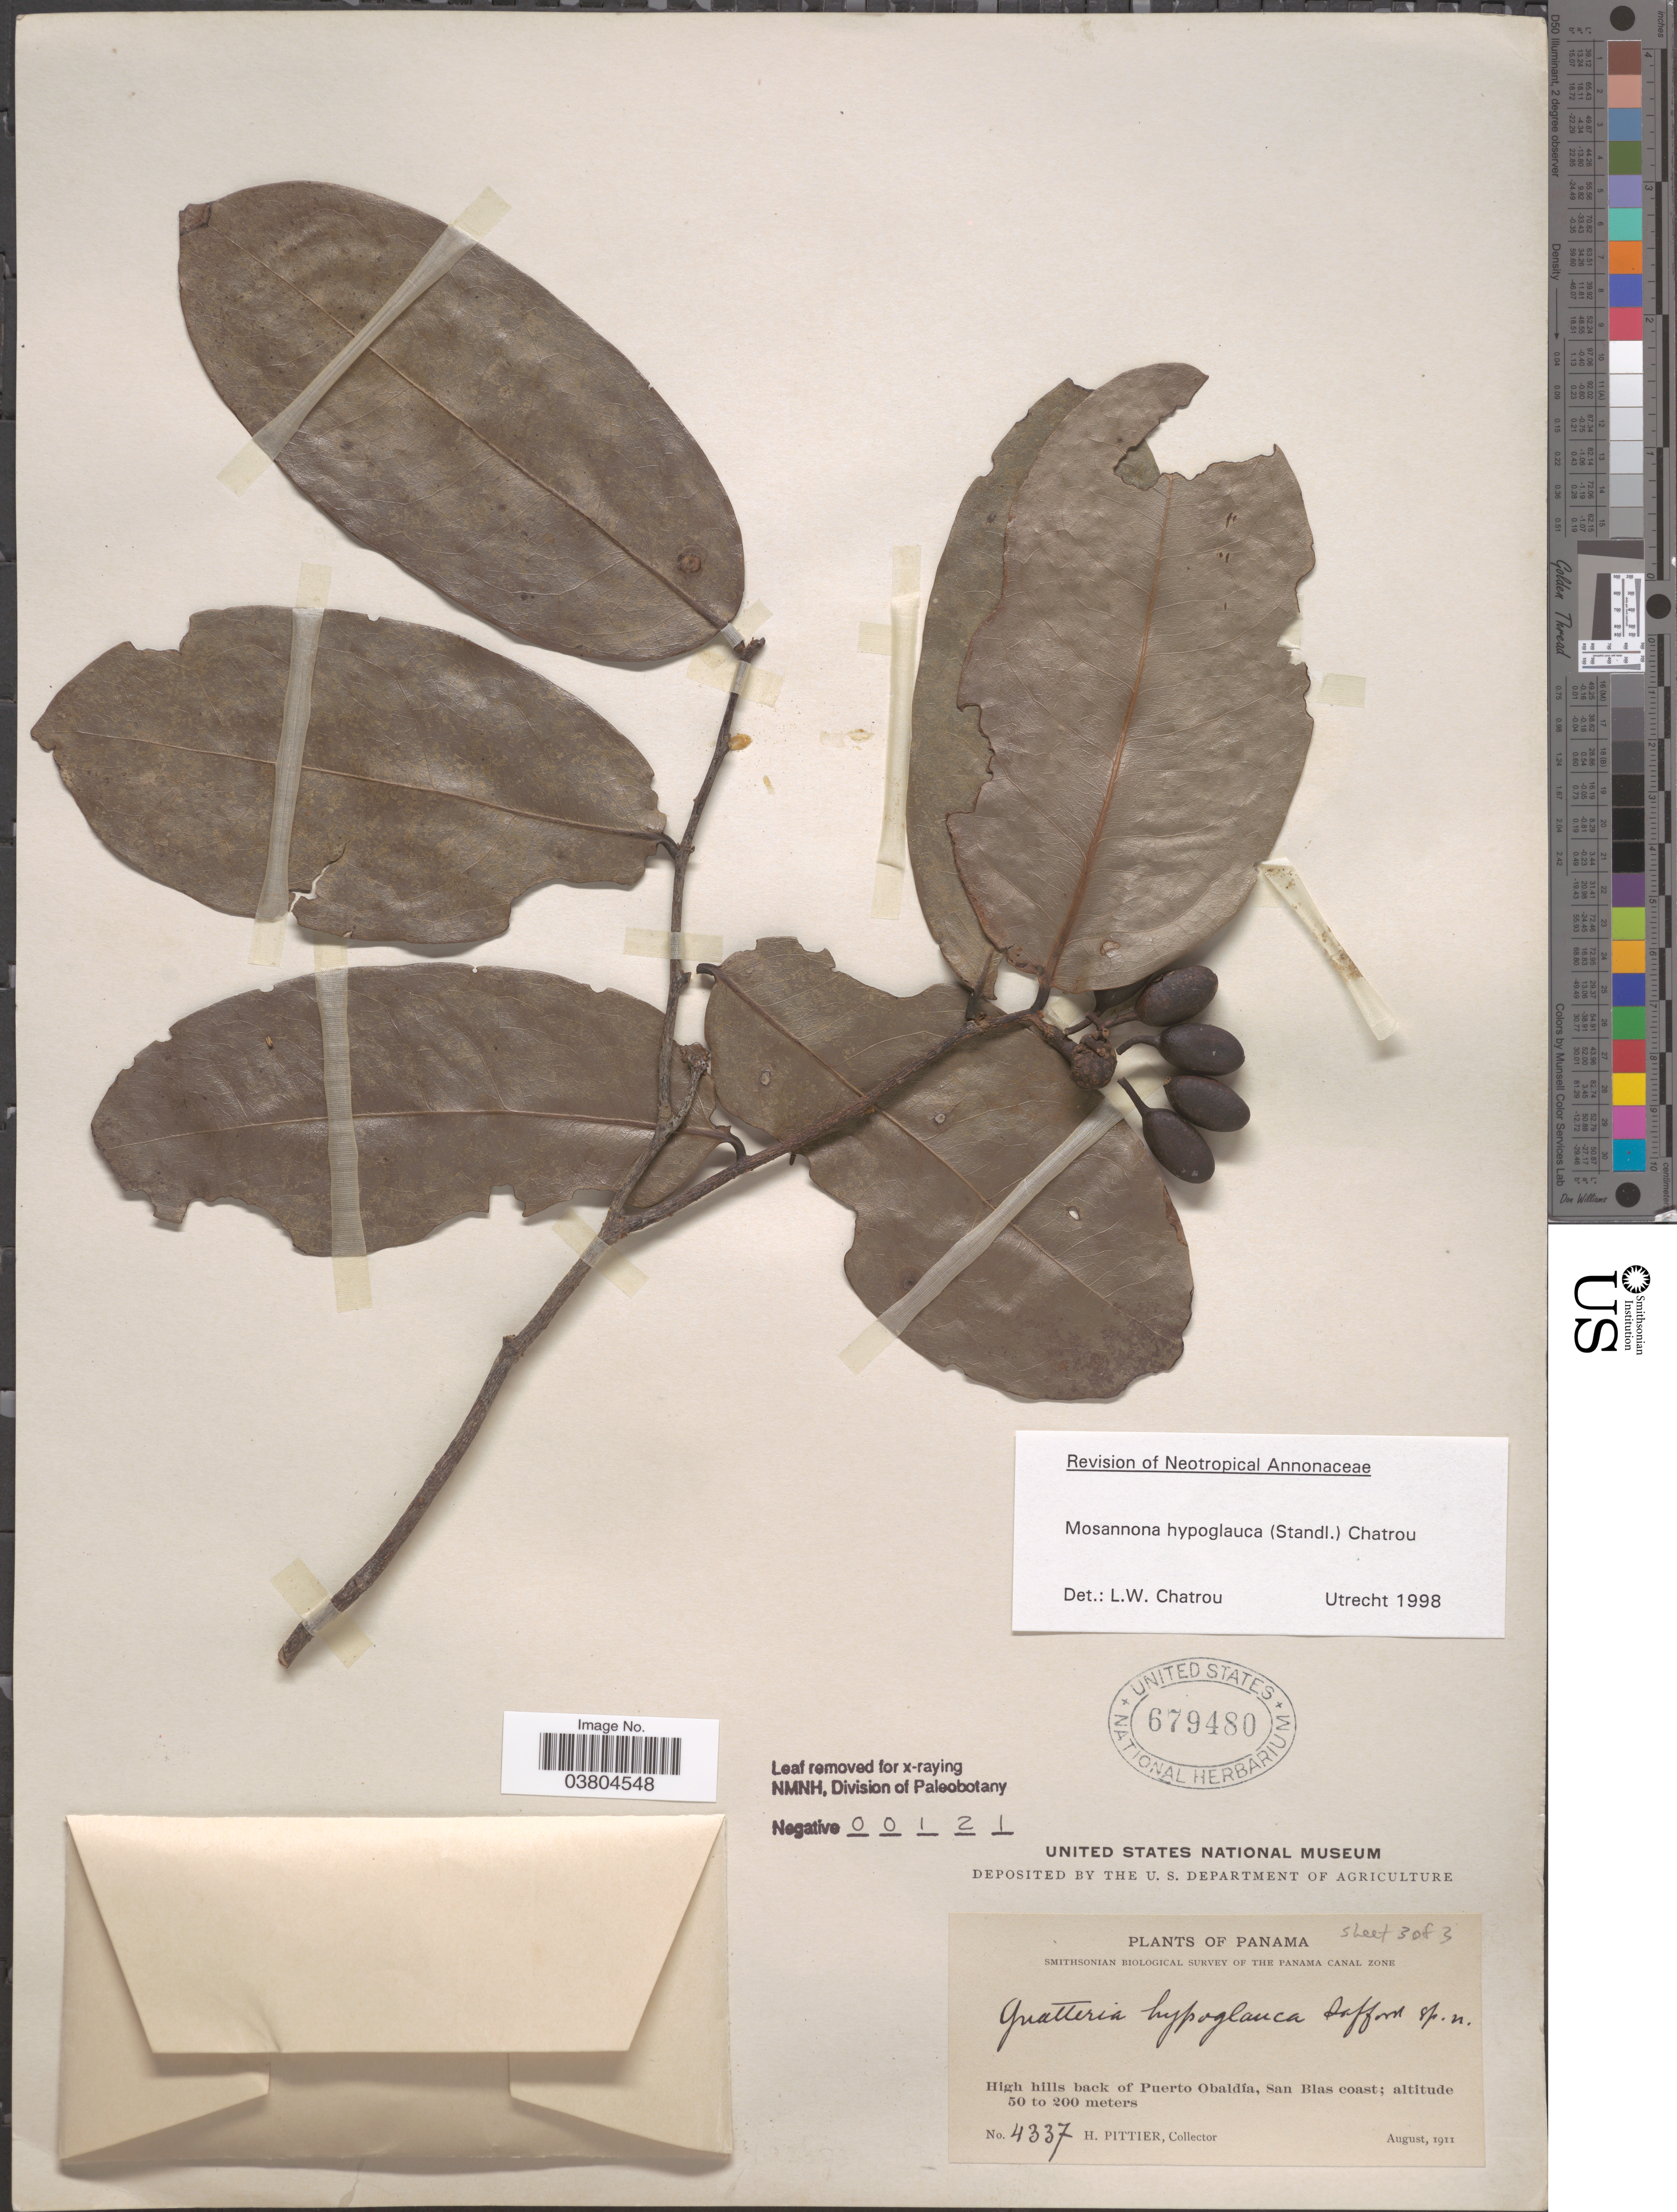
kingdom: Plantae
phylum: Tracheophyta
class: Magnoliopsida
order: Magnoliales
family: Annonaceae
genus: Mosannona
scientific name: Mosannona hypoglauca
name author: (Standl.) Chatron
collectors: H. F. Pittier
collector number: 4337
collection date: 1911-08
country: Panama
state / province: Kuna Yala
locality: High hills back of Puerto Obaidía, San Blas coast.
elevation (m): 50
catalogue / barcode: US 679480